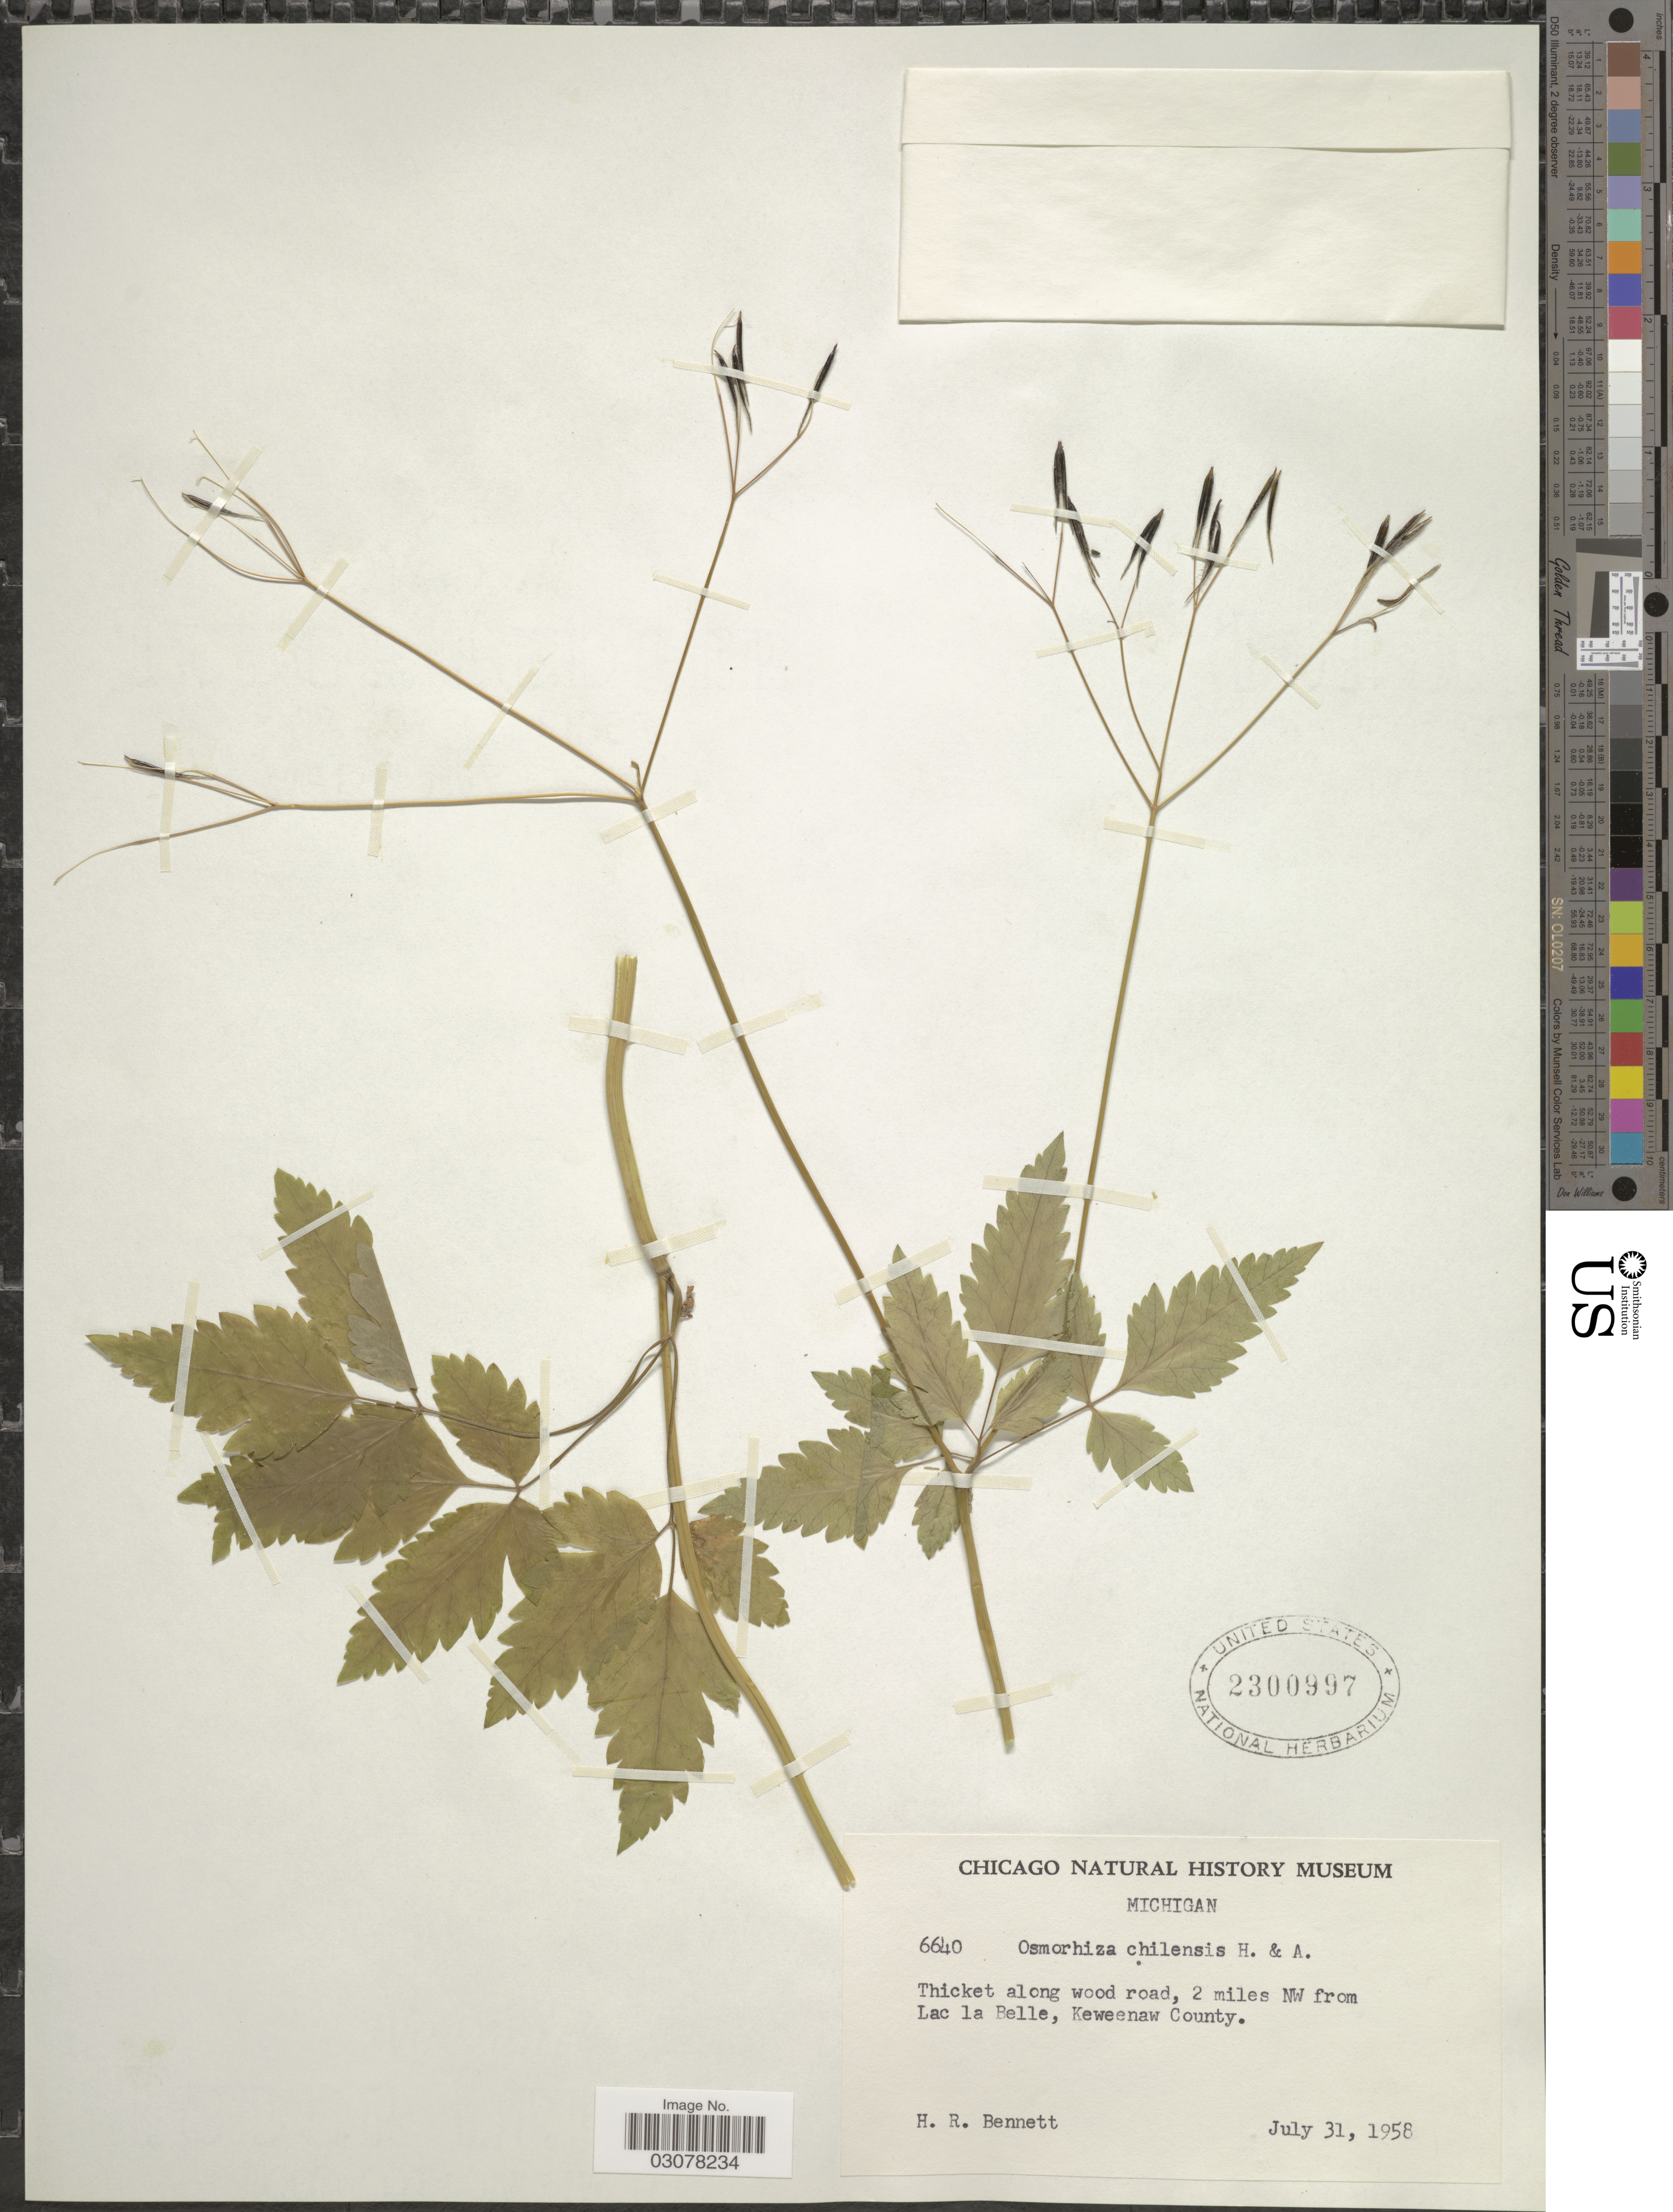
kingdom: Plantae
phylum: Tracheophyta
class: Magnoliopsida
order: Apiales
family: Apiaceae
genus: Osmorhiza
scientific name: Osmorhiza chilensis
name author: Hook. & Arn.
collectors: H. R. Bennett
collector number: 6640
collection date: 1958-07-31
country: United States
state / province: Michigan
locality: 2 miles NW from Lac la Belle, Keweenaw County.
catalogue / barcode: US 2300997